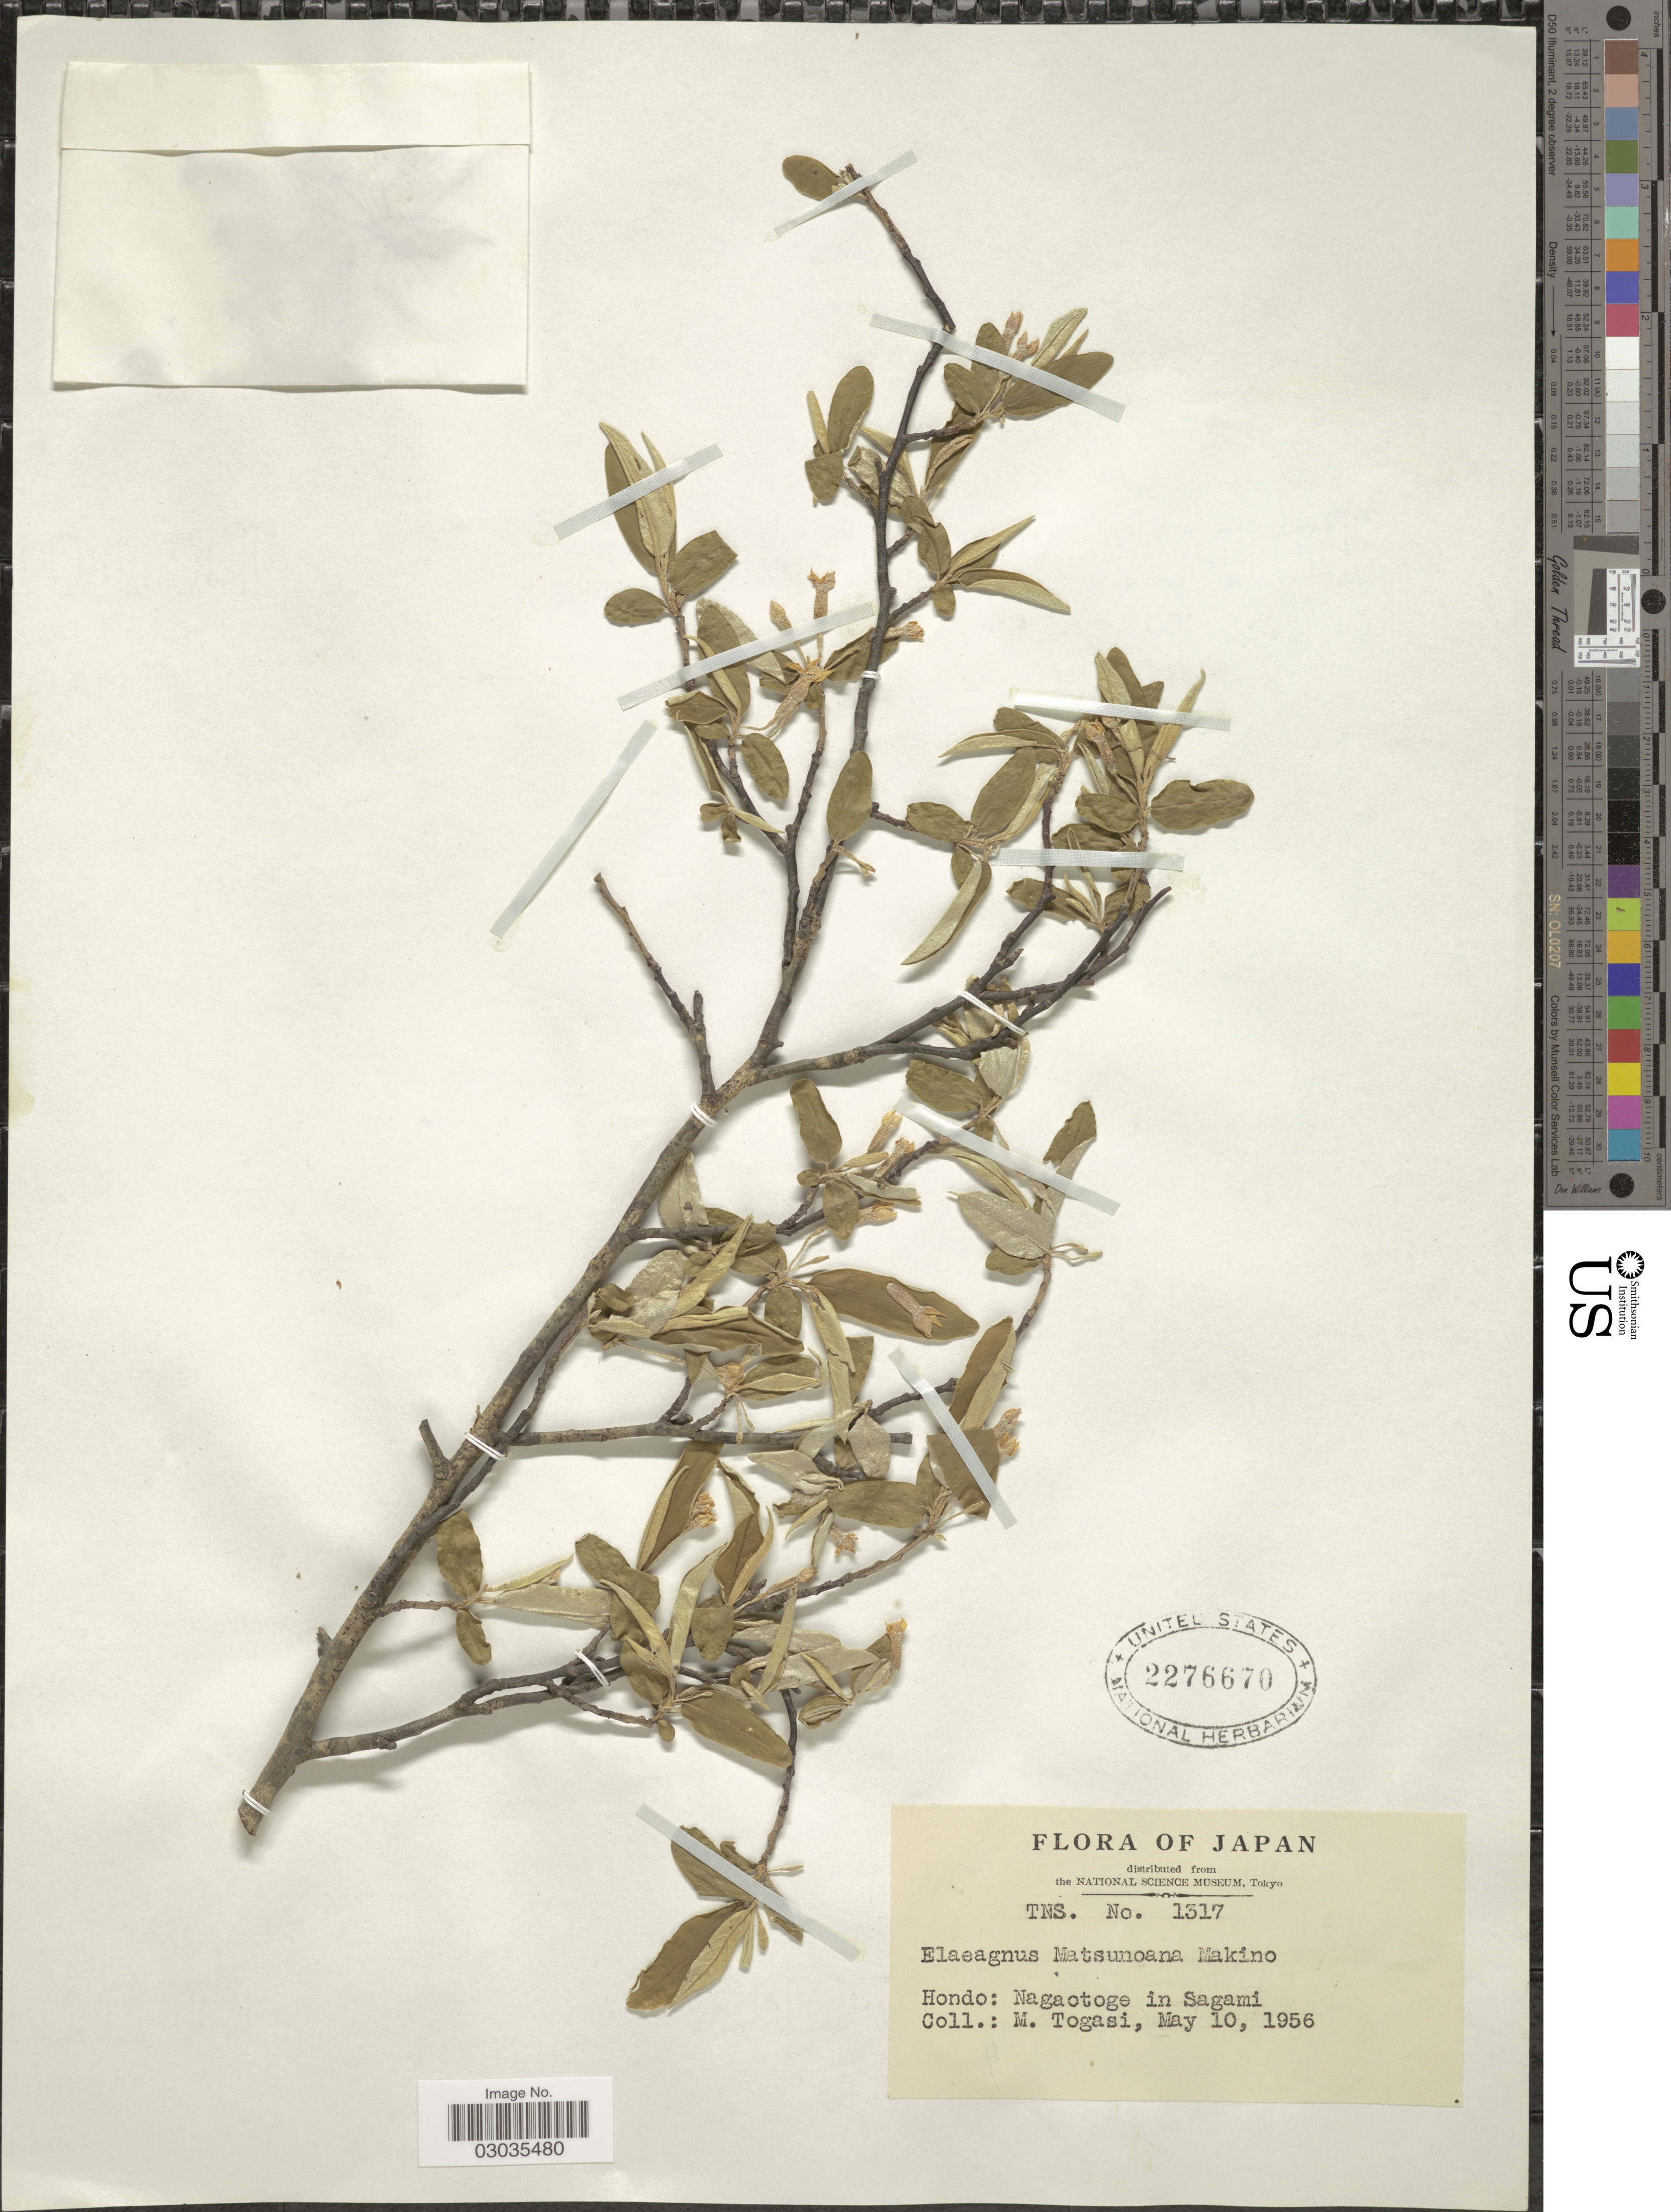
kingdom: Plantae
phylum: Tracheophyta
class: Magnoliopsida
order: Rosales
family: Elaeagnaceae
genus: Elaeagnus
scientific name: Elaeagnus matsunoana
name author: Makino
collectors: M. Togasi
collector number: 1317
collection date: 1956-05-10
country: Japan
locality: Hondo: Nagaotoge in Sagami.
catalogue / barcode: US 2276670